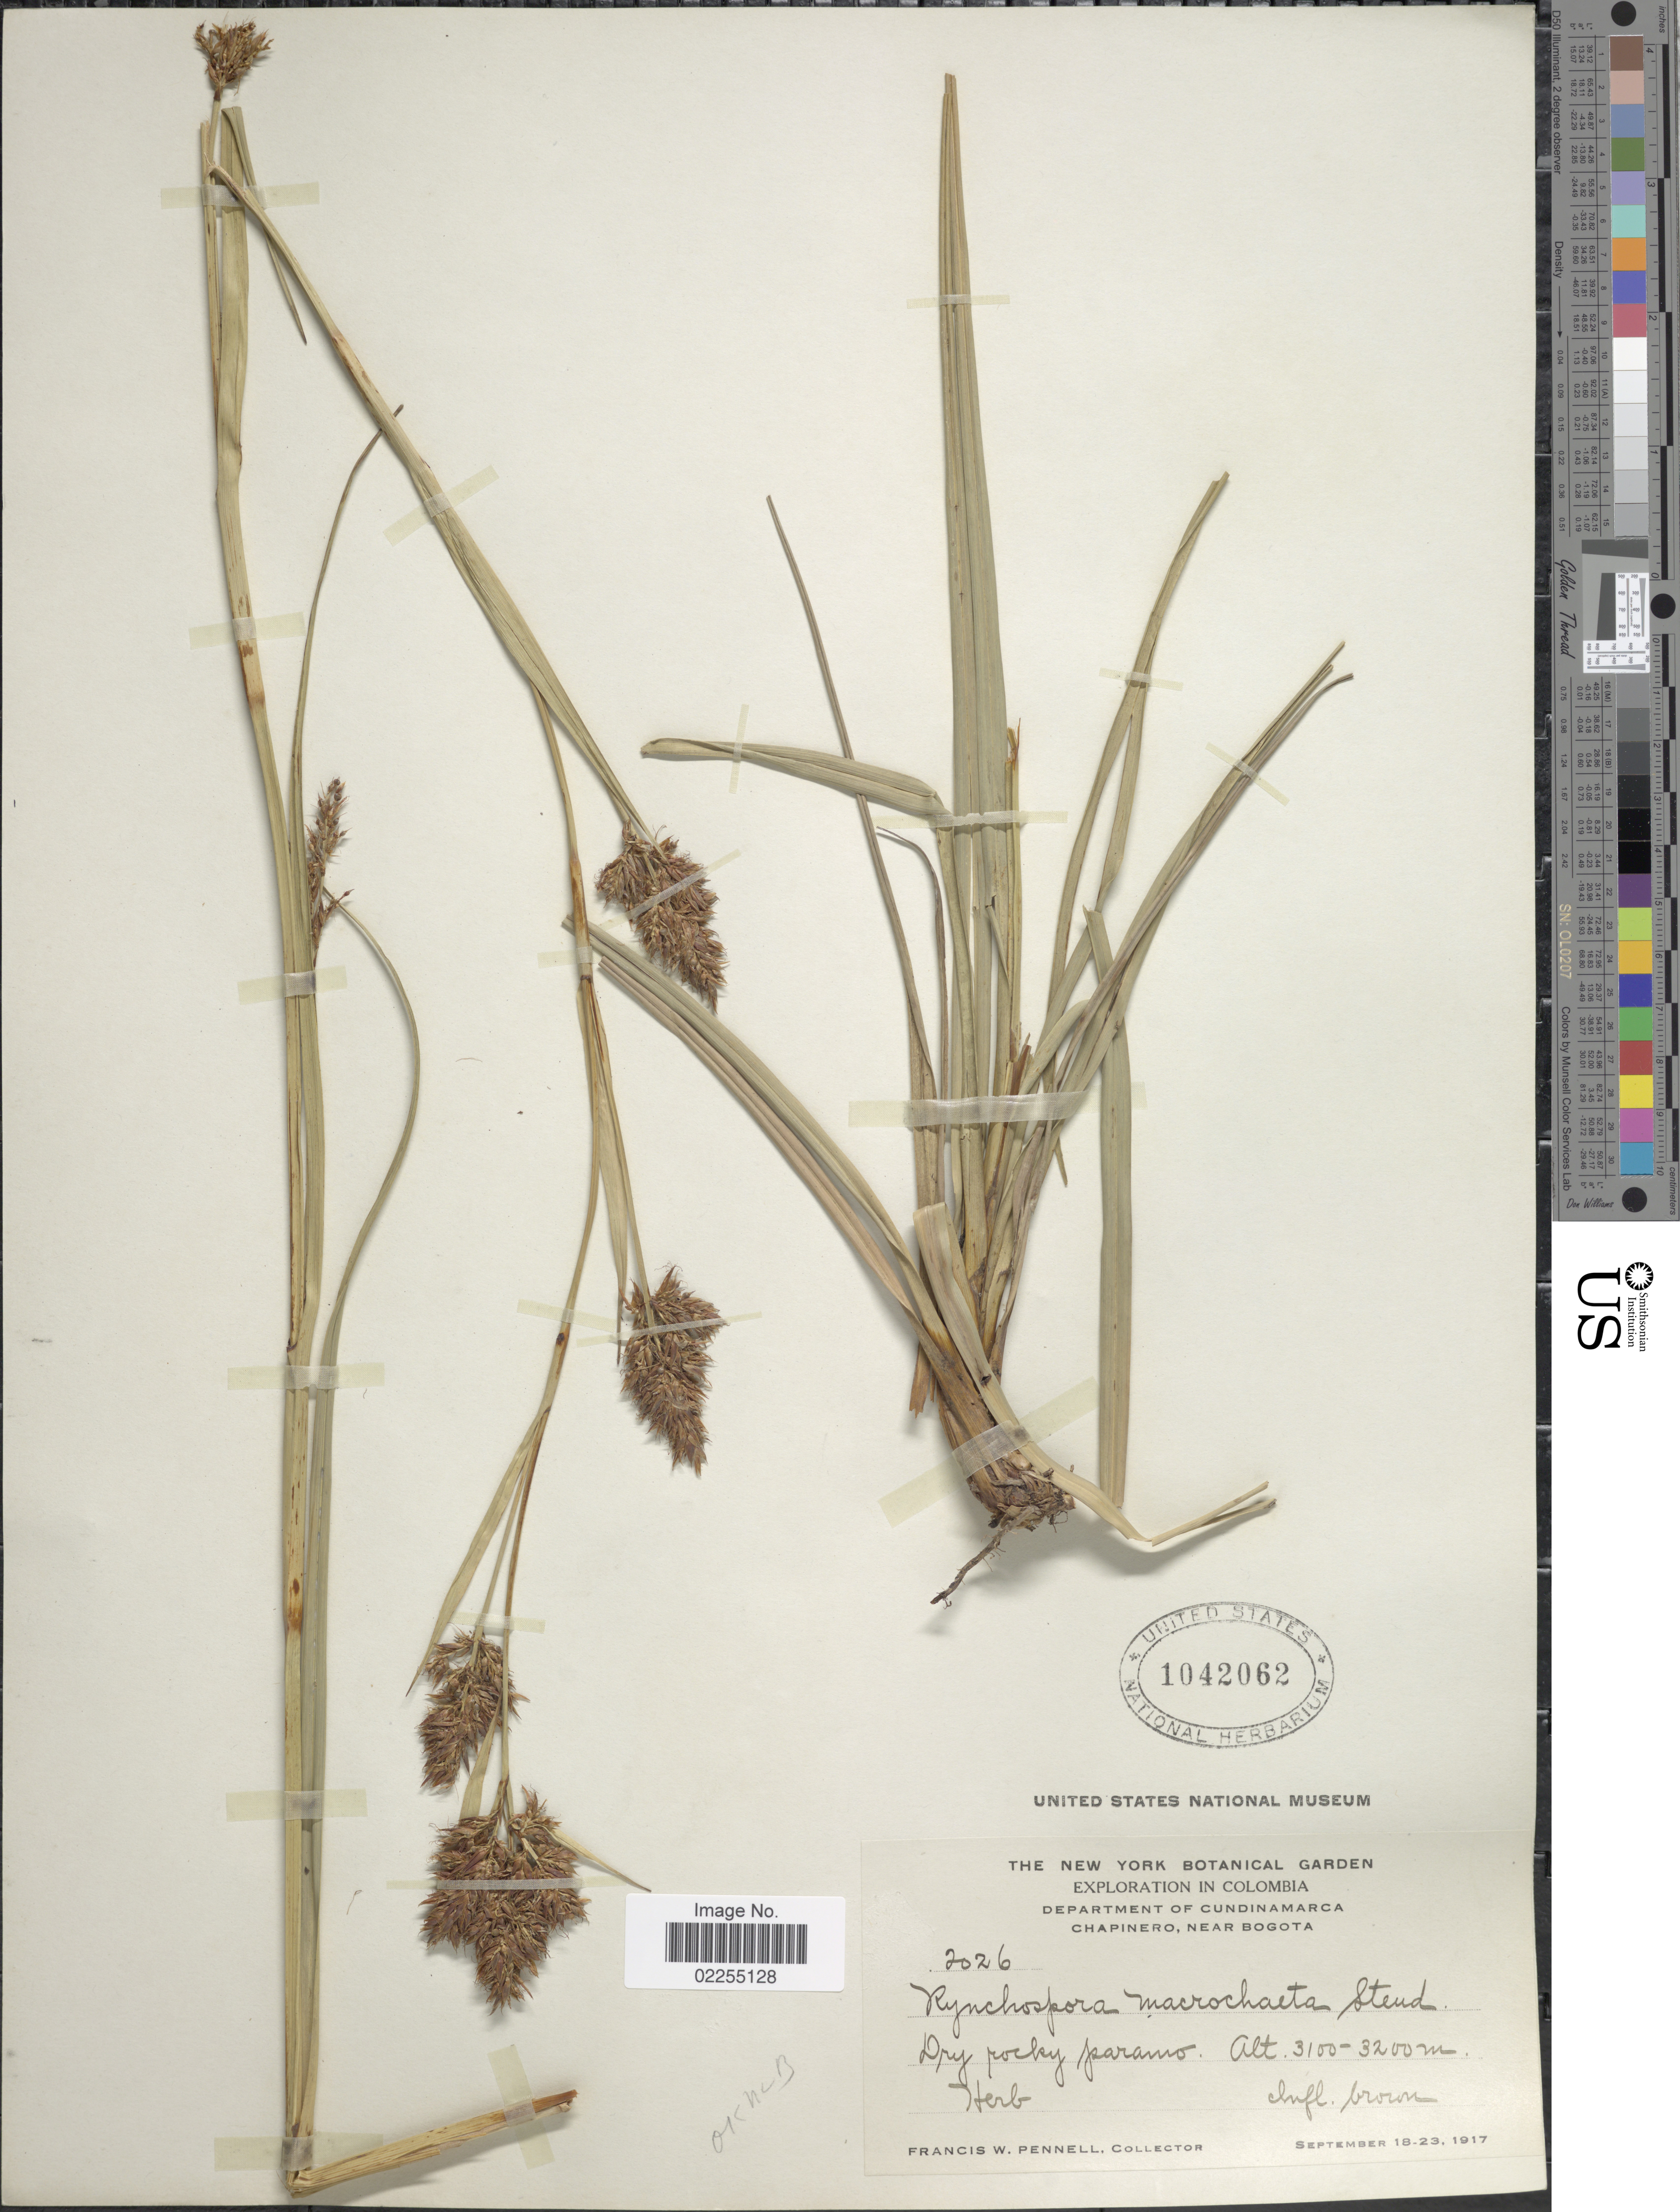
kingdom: Plantae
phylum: Tracheophyta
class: Liliopsida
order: Poales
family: Cyperaceae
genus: Rhynchospora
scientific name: Rhynchospora macrochaeta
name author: Steud. ex Boeckeler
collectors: F. W. Pennell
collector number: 2026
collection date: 1917-09-18/1917-09-23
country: Colombia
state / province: Cundinamarca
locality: Chapinero, near Bogota, dry rocky paramo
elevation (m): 3100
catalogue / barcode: US 1042062